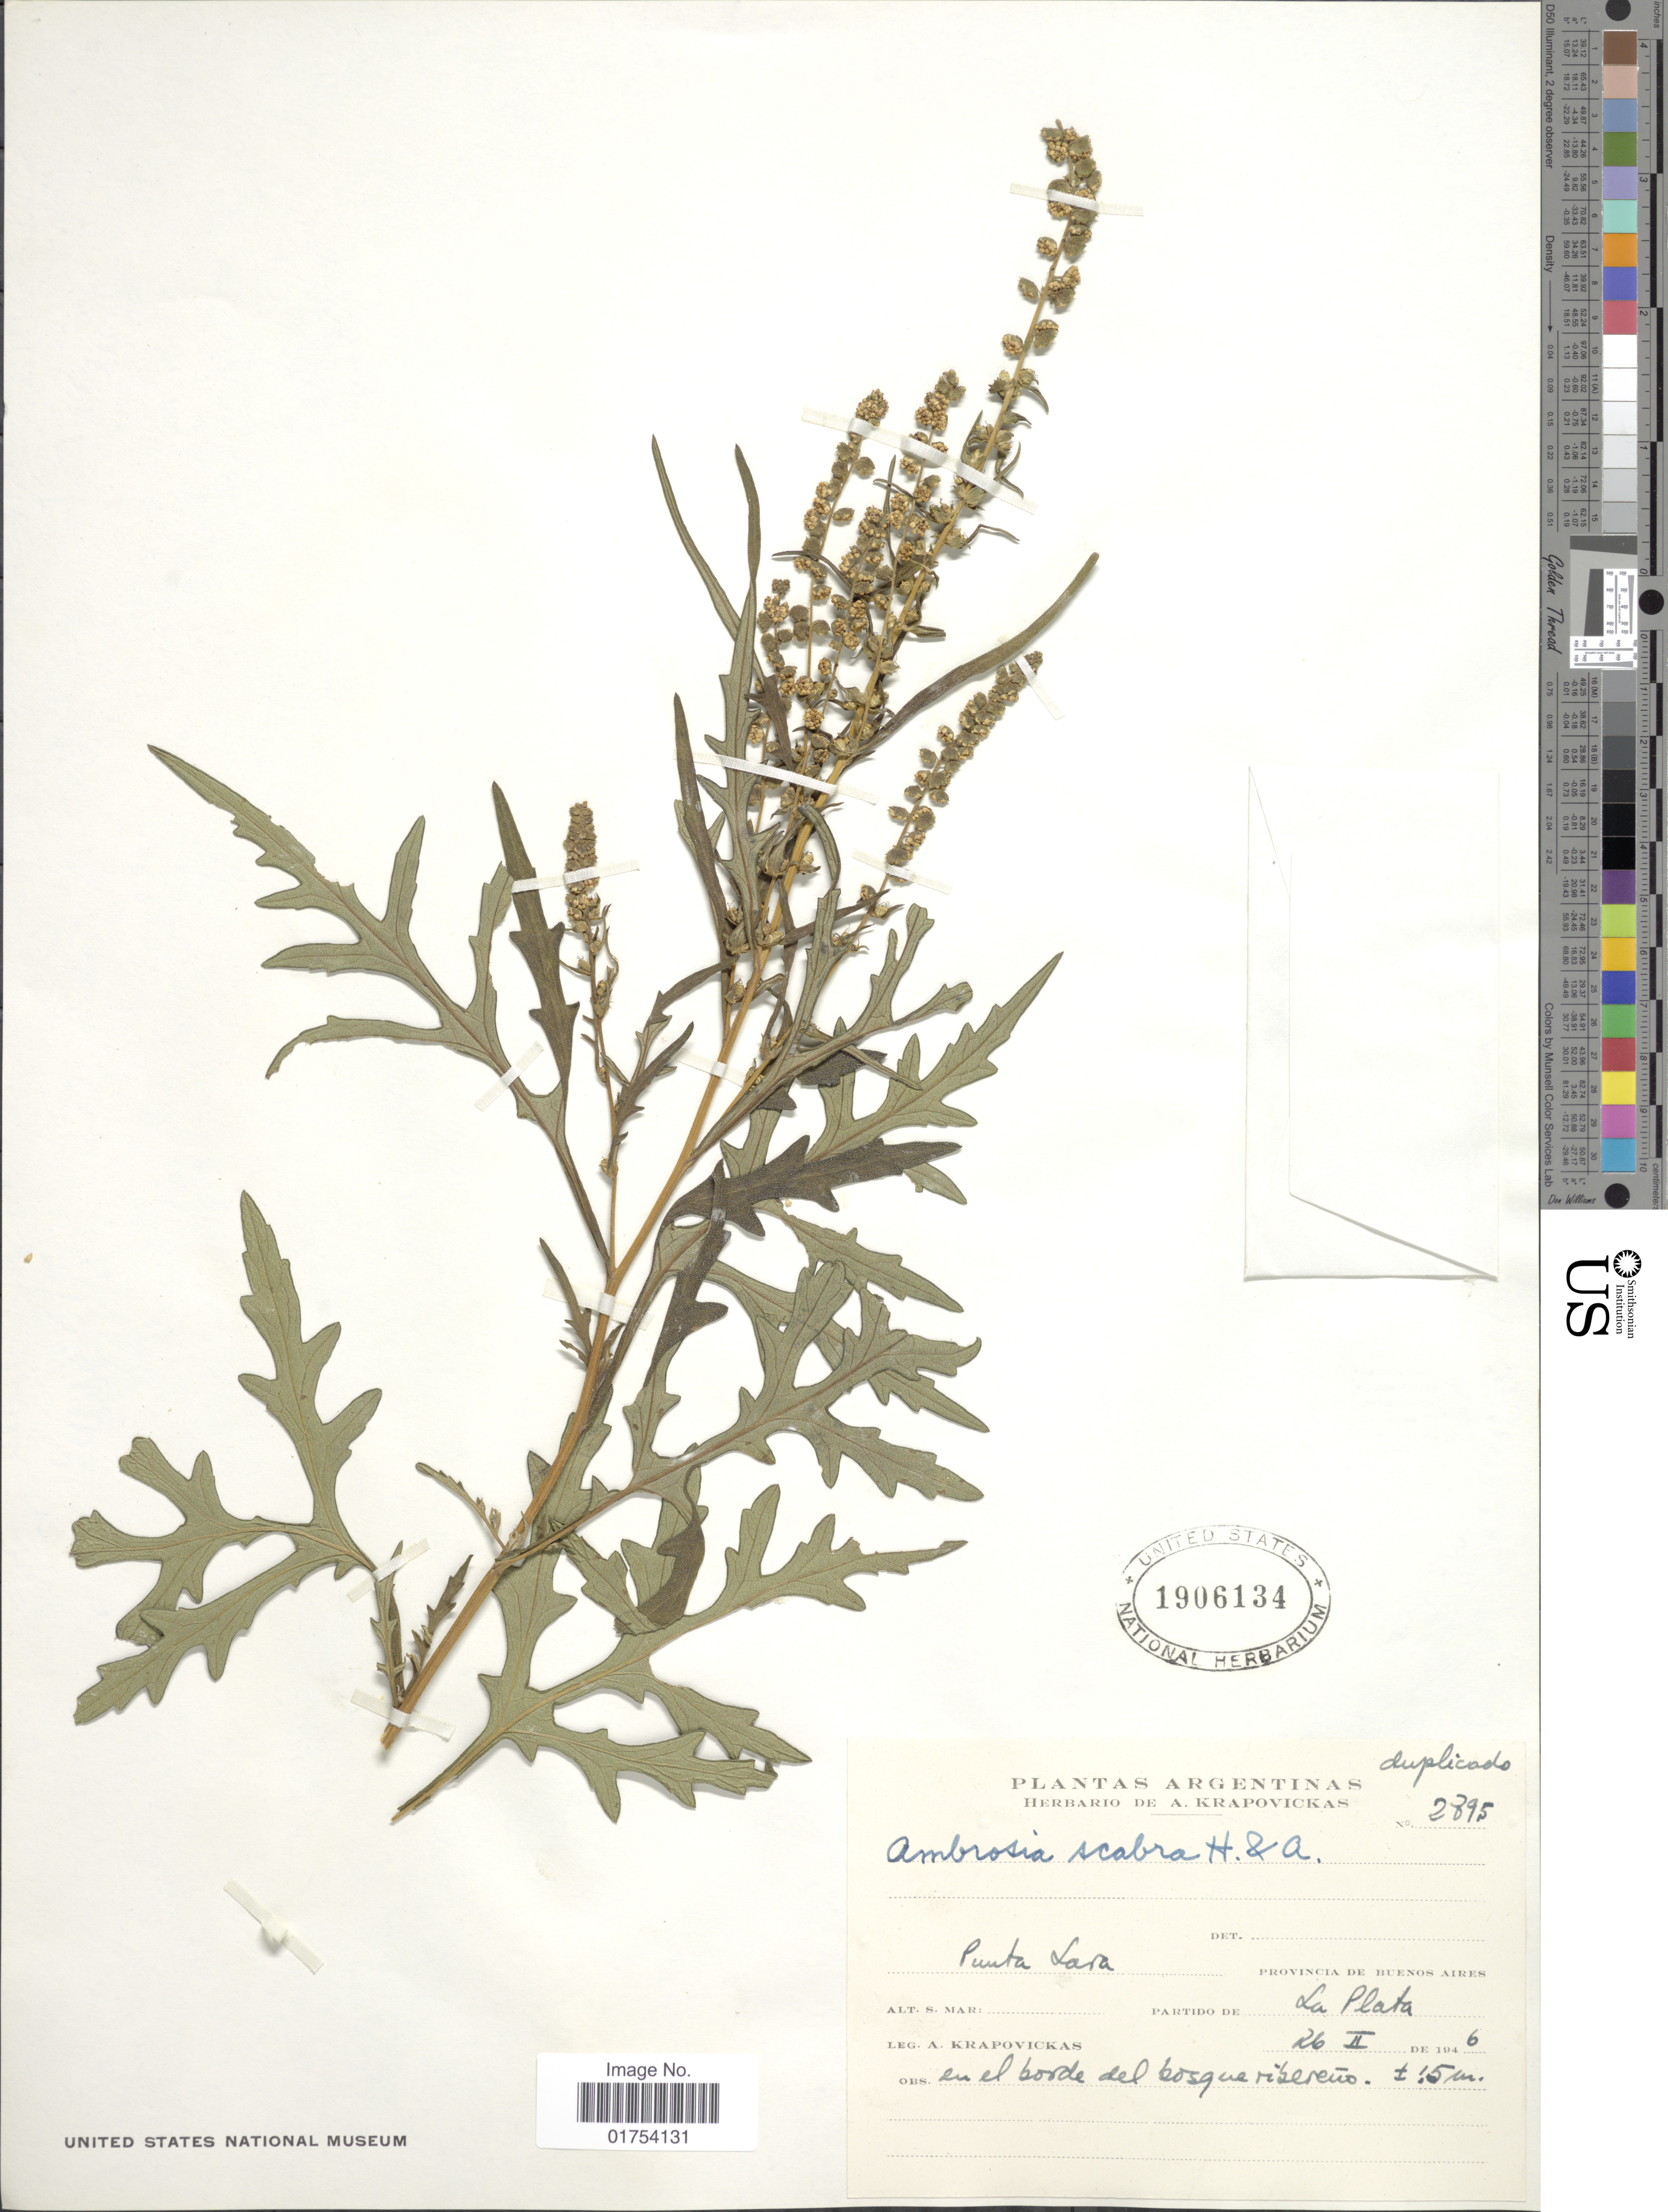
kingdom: Plantae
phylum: Tracheophyta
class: Magnoliopsida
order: Asterales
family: Asteraceae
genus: Ambrosia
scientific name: Ambrosia scabra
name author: Hook.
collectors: A. Krapovickas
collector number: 2895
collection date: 1946-02-26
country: Argentina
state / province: Buenos Aires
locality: Punta Lara, Partido de La Plata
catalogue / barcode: US 1906134